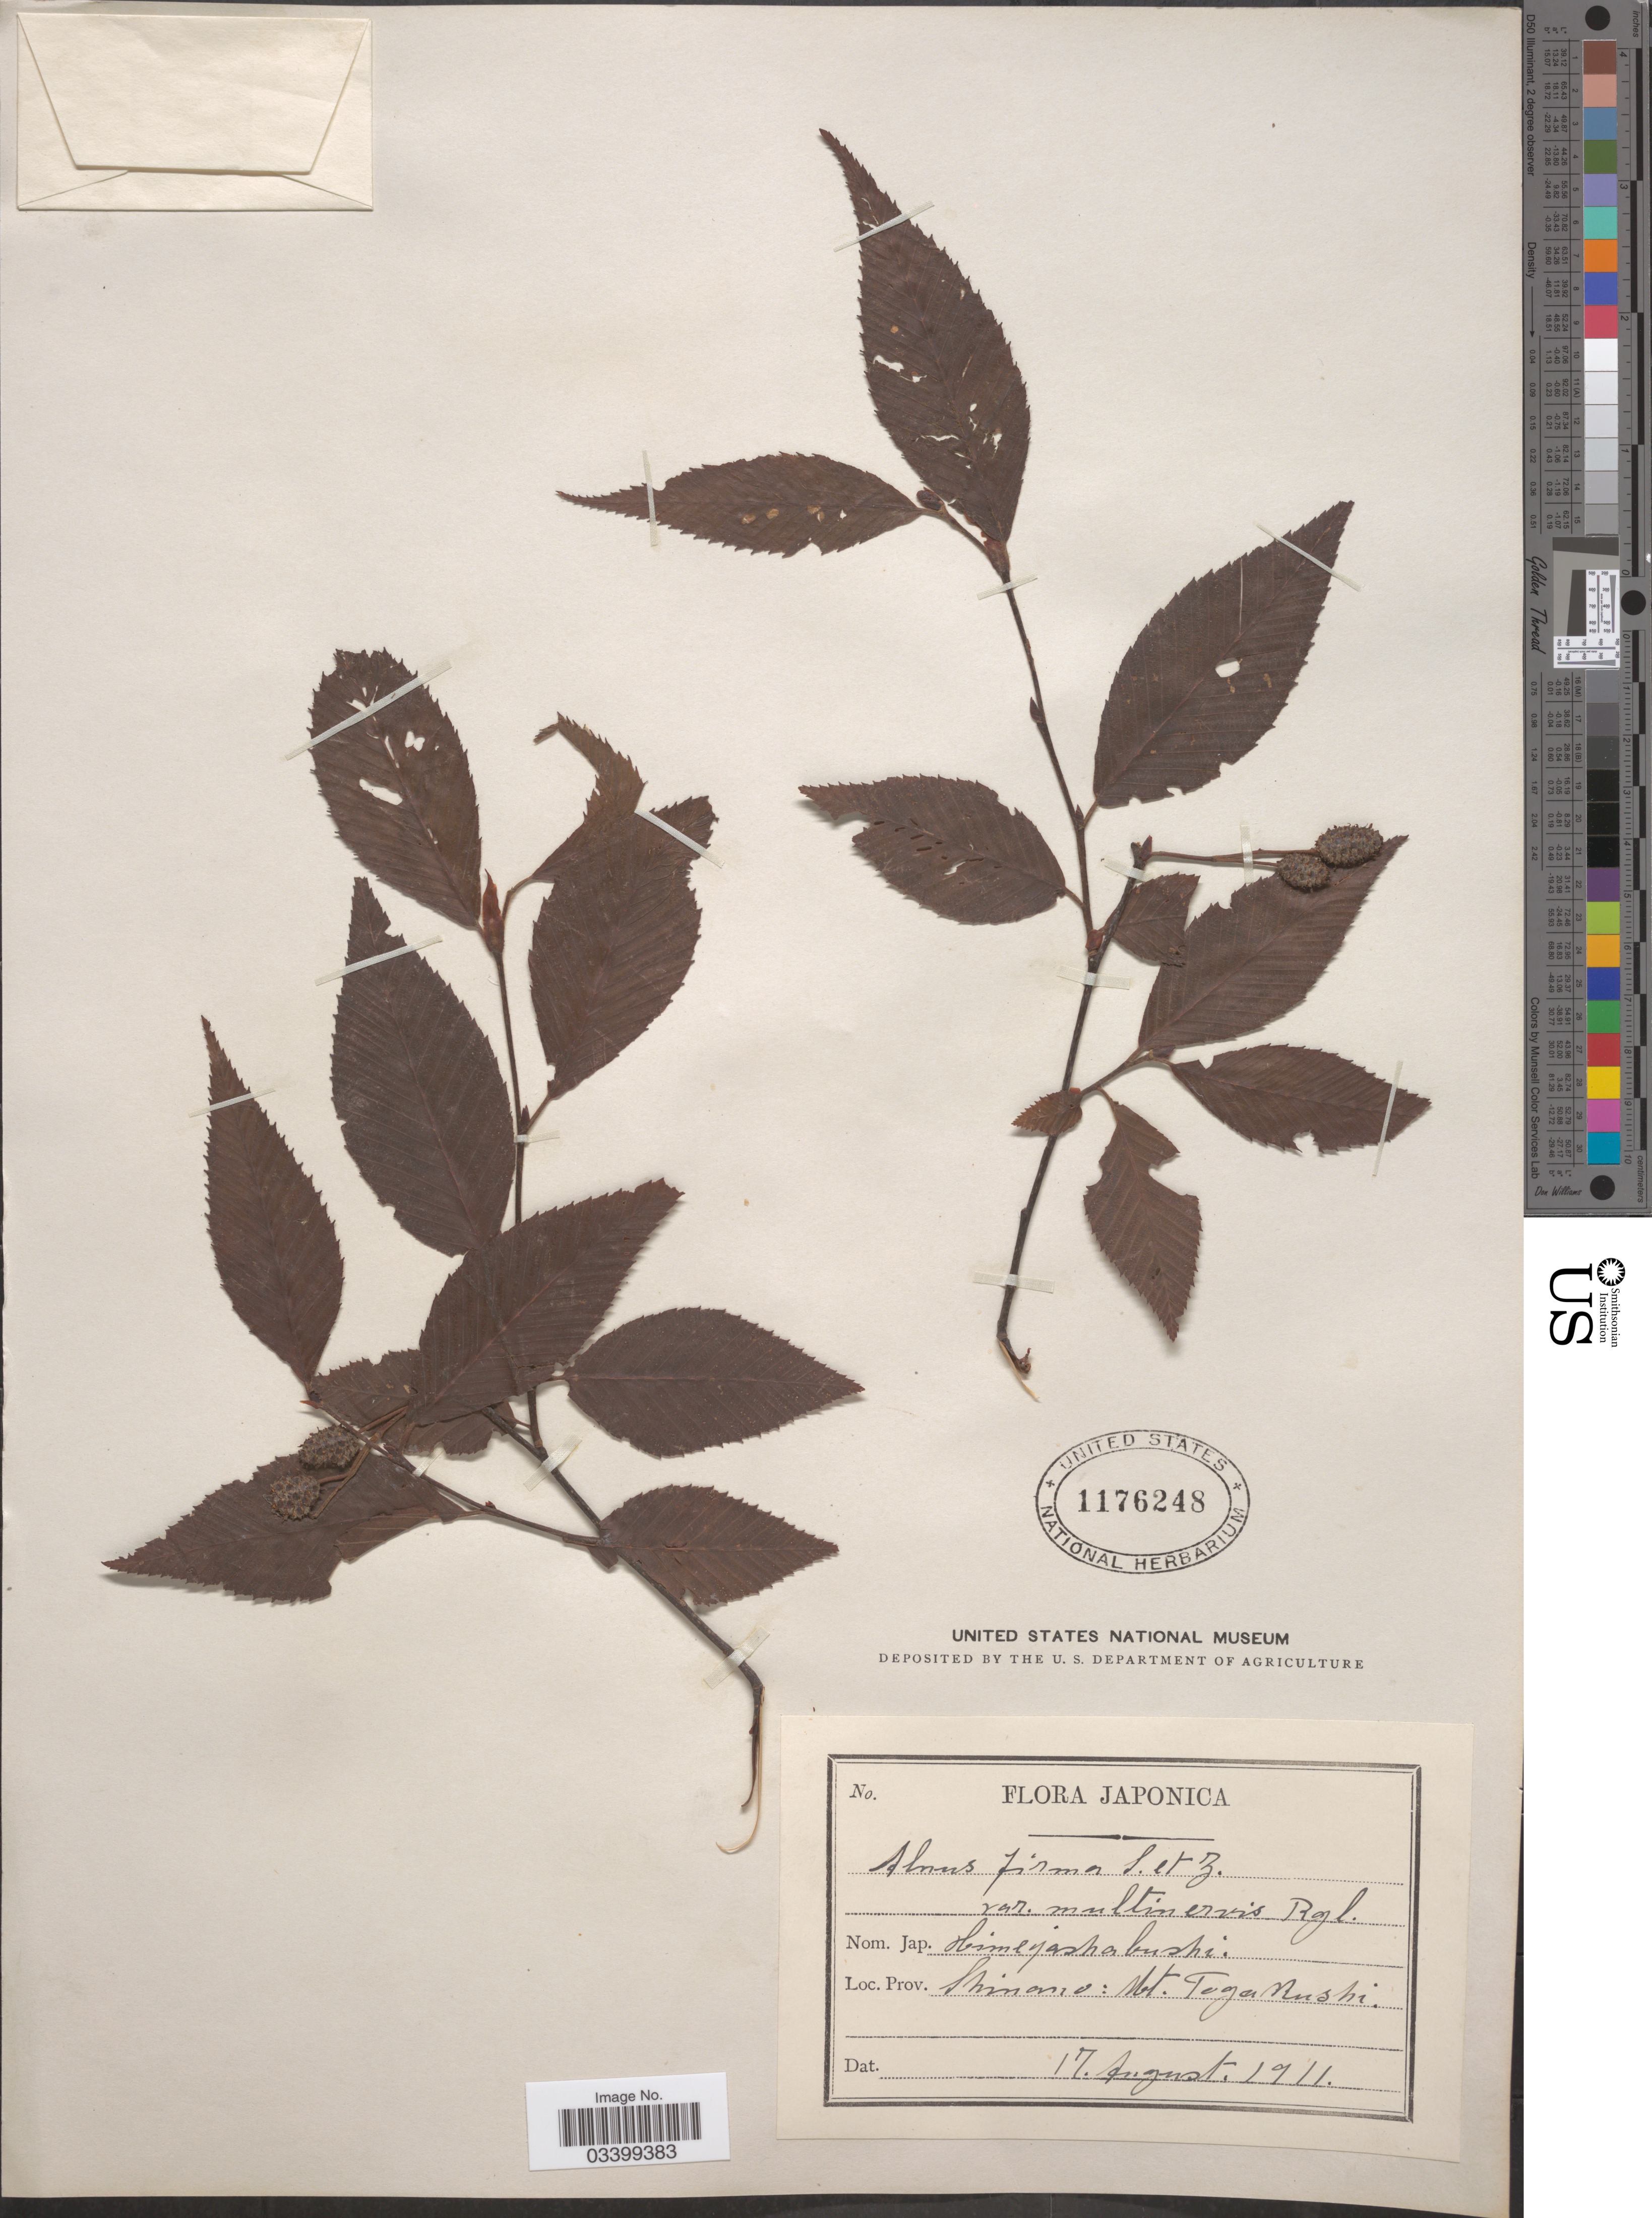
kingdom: Plantae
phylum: Tracheophyta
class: Magnoliopsida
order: Fagales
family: Betulaceae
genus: Alnus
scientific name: Alnus firma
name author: Siebold & Zucc.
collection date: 1911-08-17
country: Japan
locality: Shimano: Mt. Togakushi.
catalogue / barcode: US 1176248